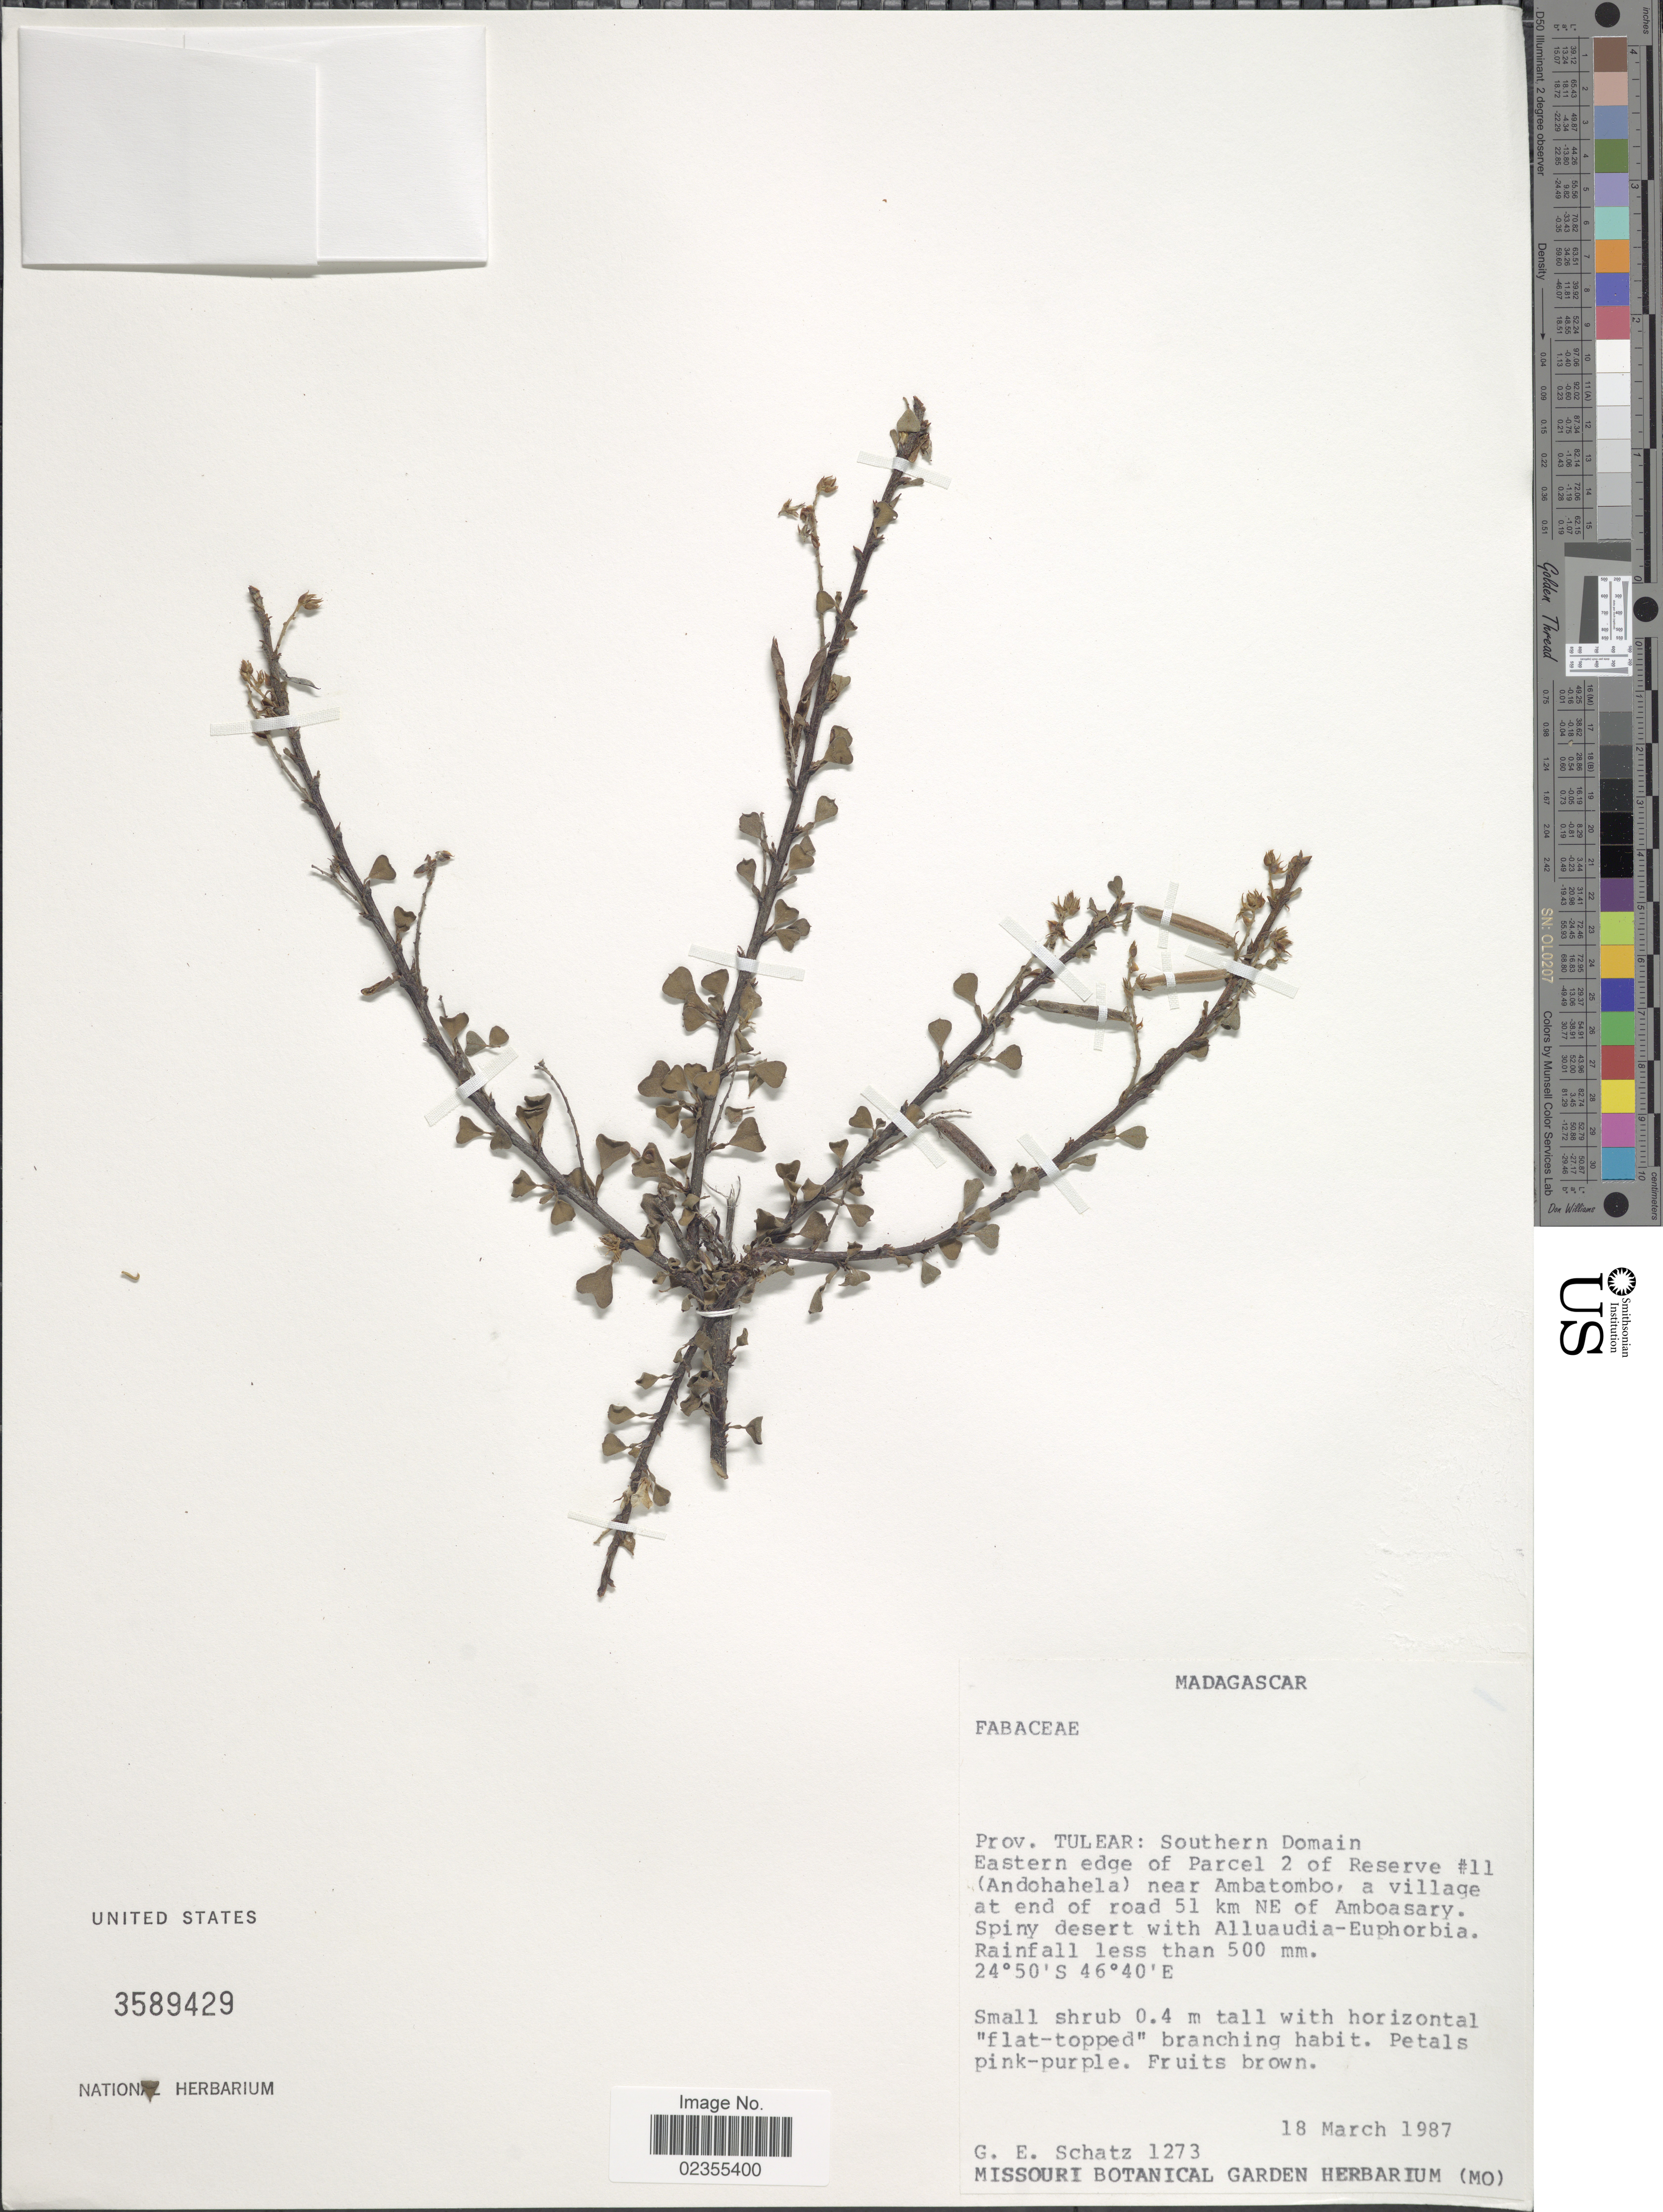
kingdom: Plantae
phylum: Tracheophyta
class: Magnoliopsida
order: Fabales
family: Fabaceae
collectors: G. Schatze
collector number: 1273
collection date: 1987-03-18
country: Madagascar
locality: Prov. Tulear: Southern Domain, Eastern edge of Parcel 2 of Reserve #11 (Andohahela) near Ambatombo, a village at end of road 51 km NE of Amboasary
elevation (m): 500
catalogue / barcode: US 3589429